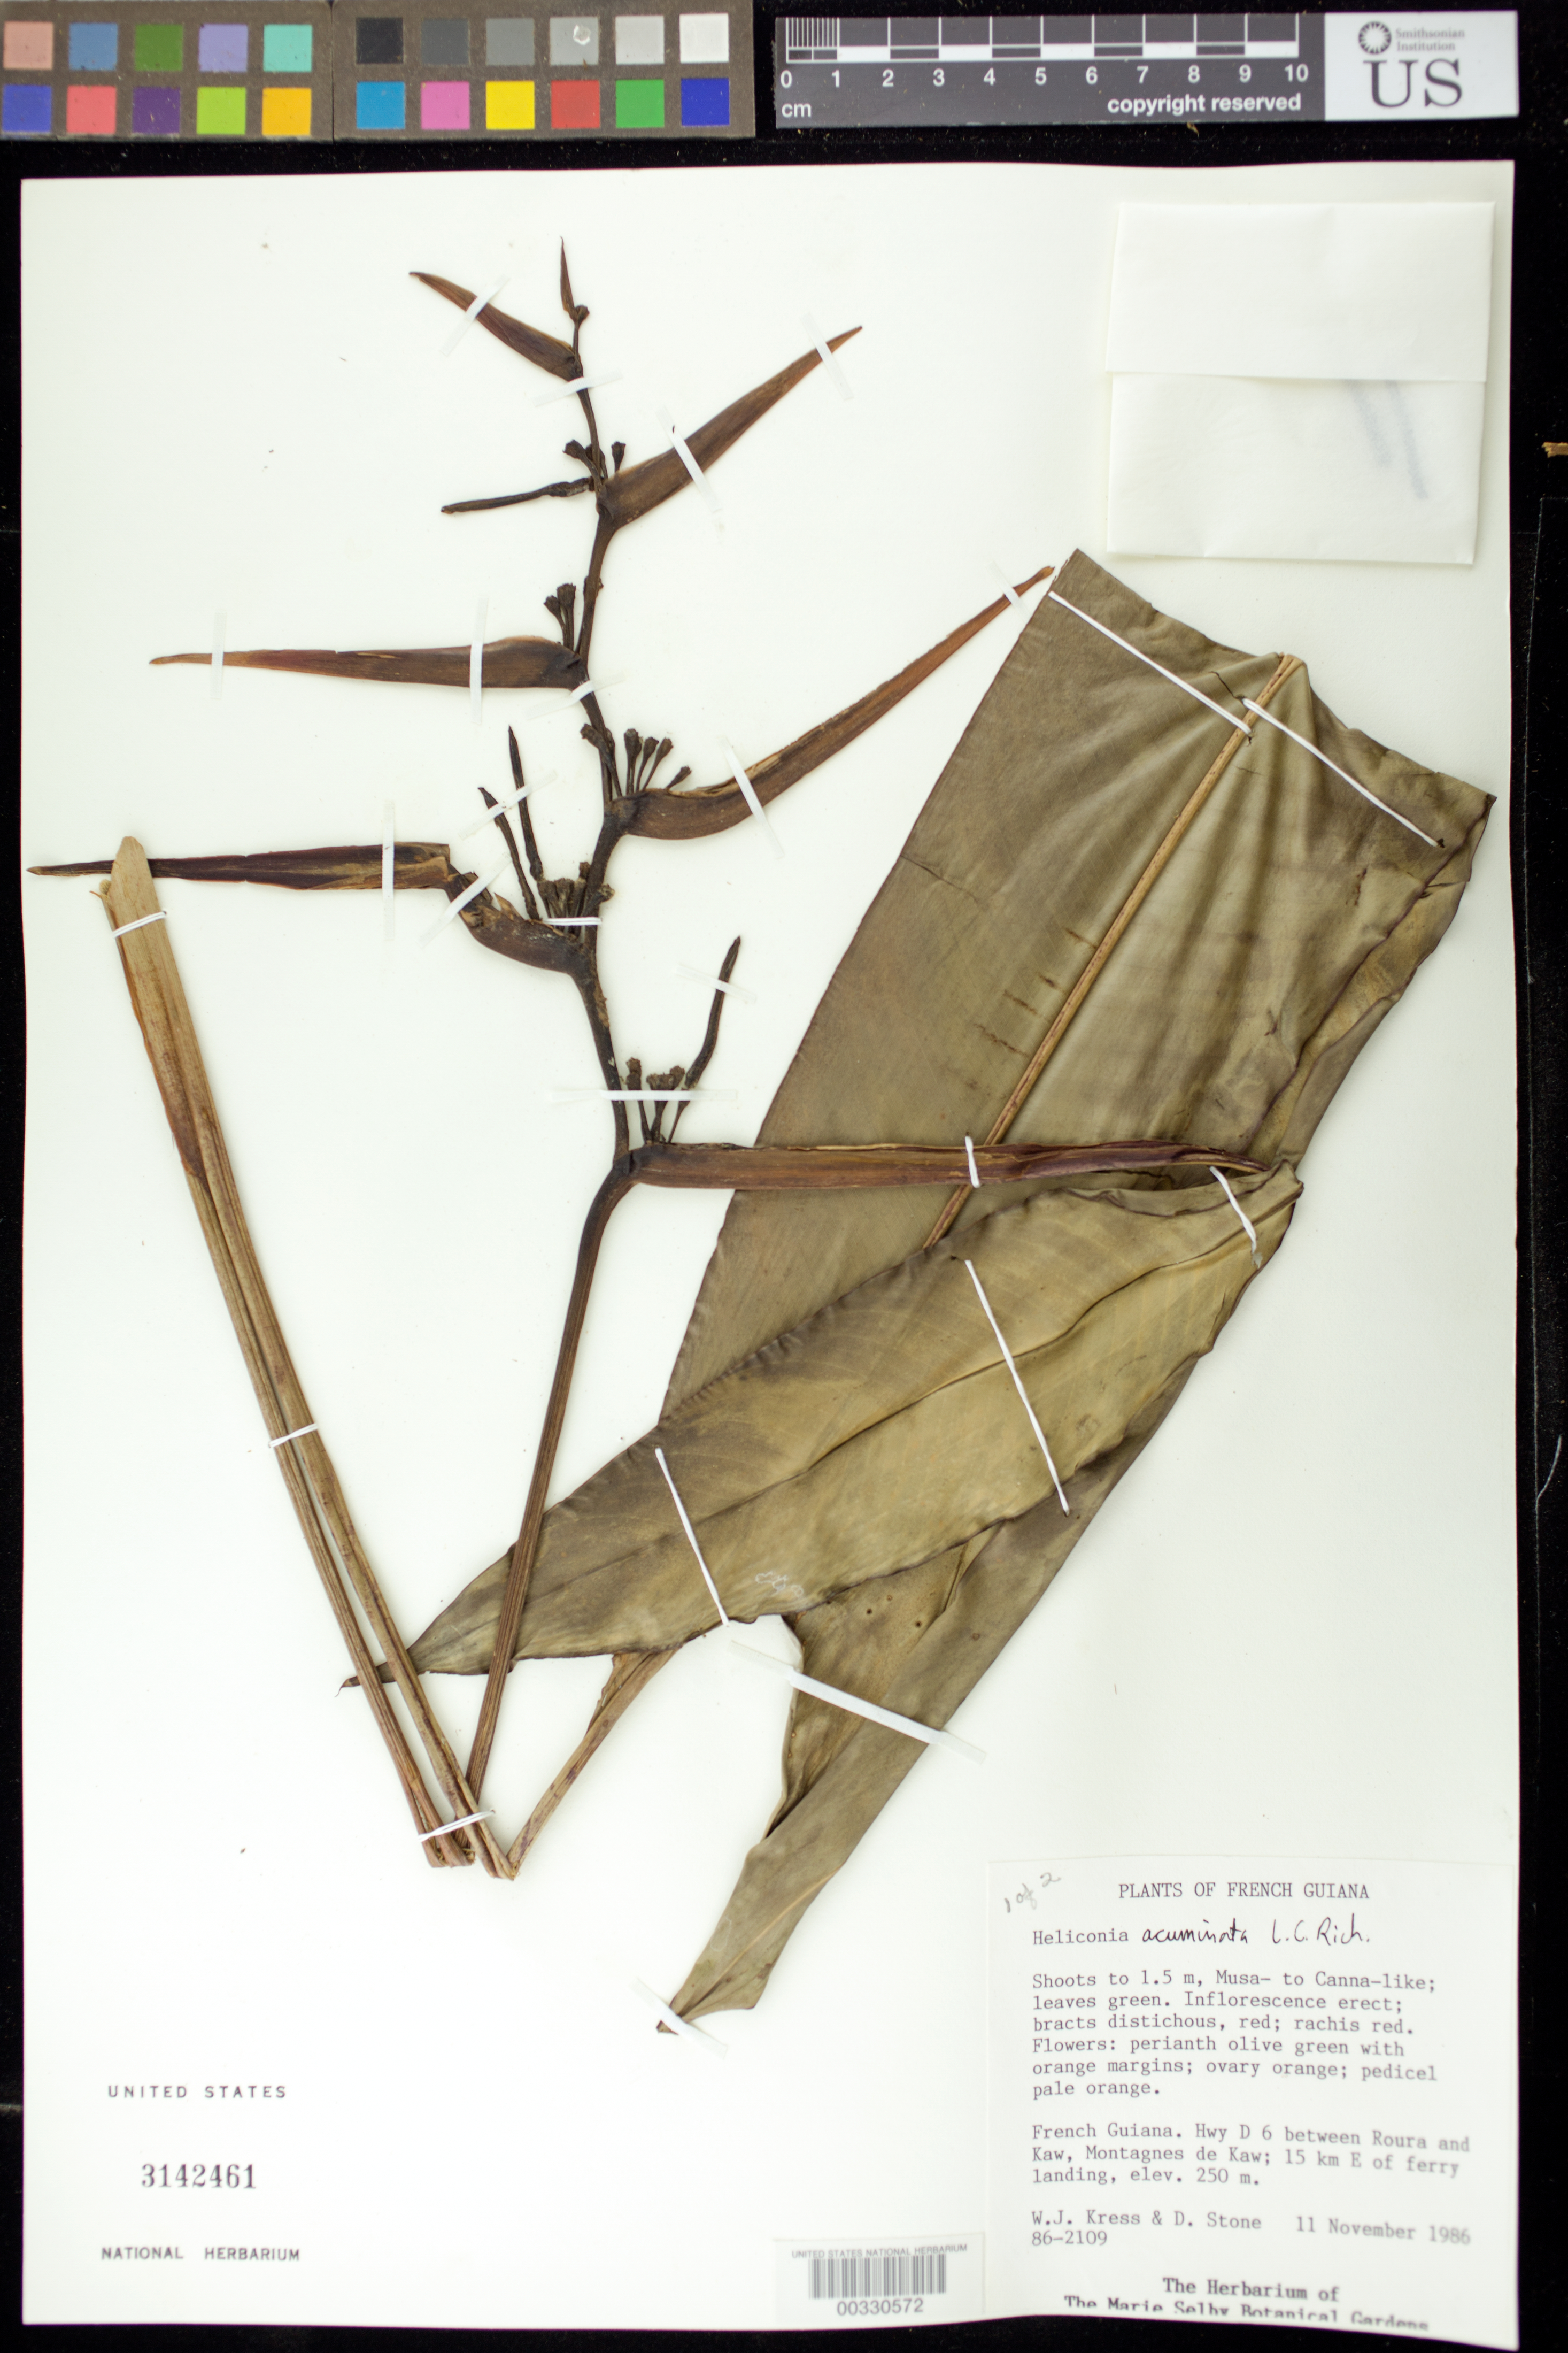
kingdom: Plantae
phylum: Tracheophyta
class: Liliopsida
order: Zingiberales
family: Heliconiaceae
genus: Heliconia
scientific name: Heliconia acuminata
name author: A. Rich.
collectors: W. J. Kress & D. E. Stone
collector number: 86-2109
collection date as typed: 11 Nov 1986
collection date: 1986-11-11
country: French Guiana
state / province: Cayenne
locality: Highway d 6 between roura and kaw, montagnes de kaw, 15 km e of ferry landing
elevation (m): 250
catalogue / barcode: US 3142461